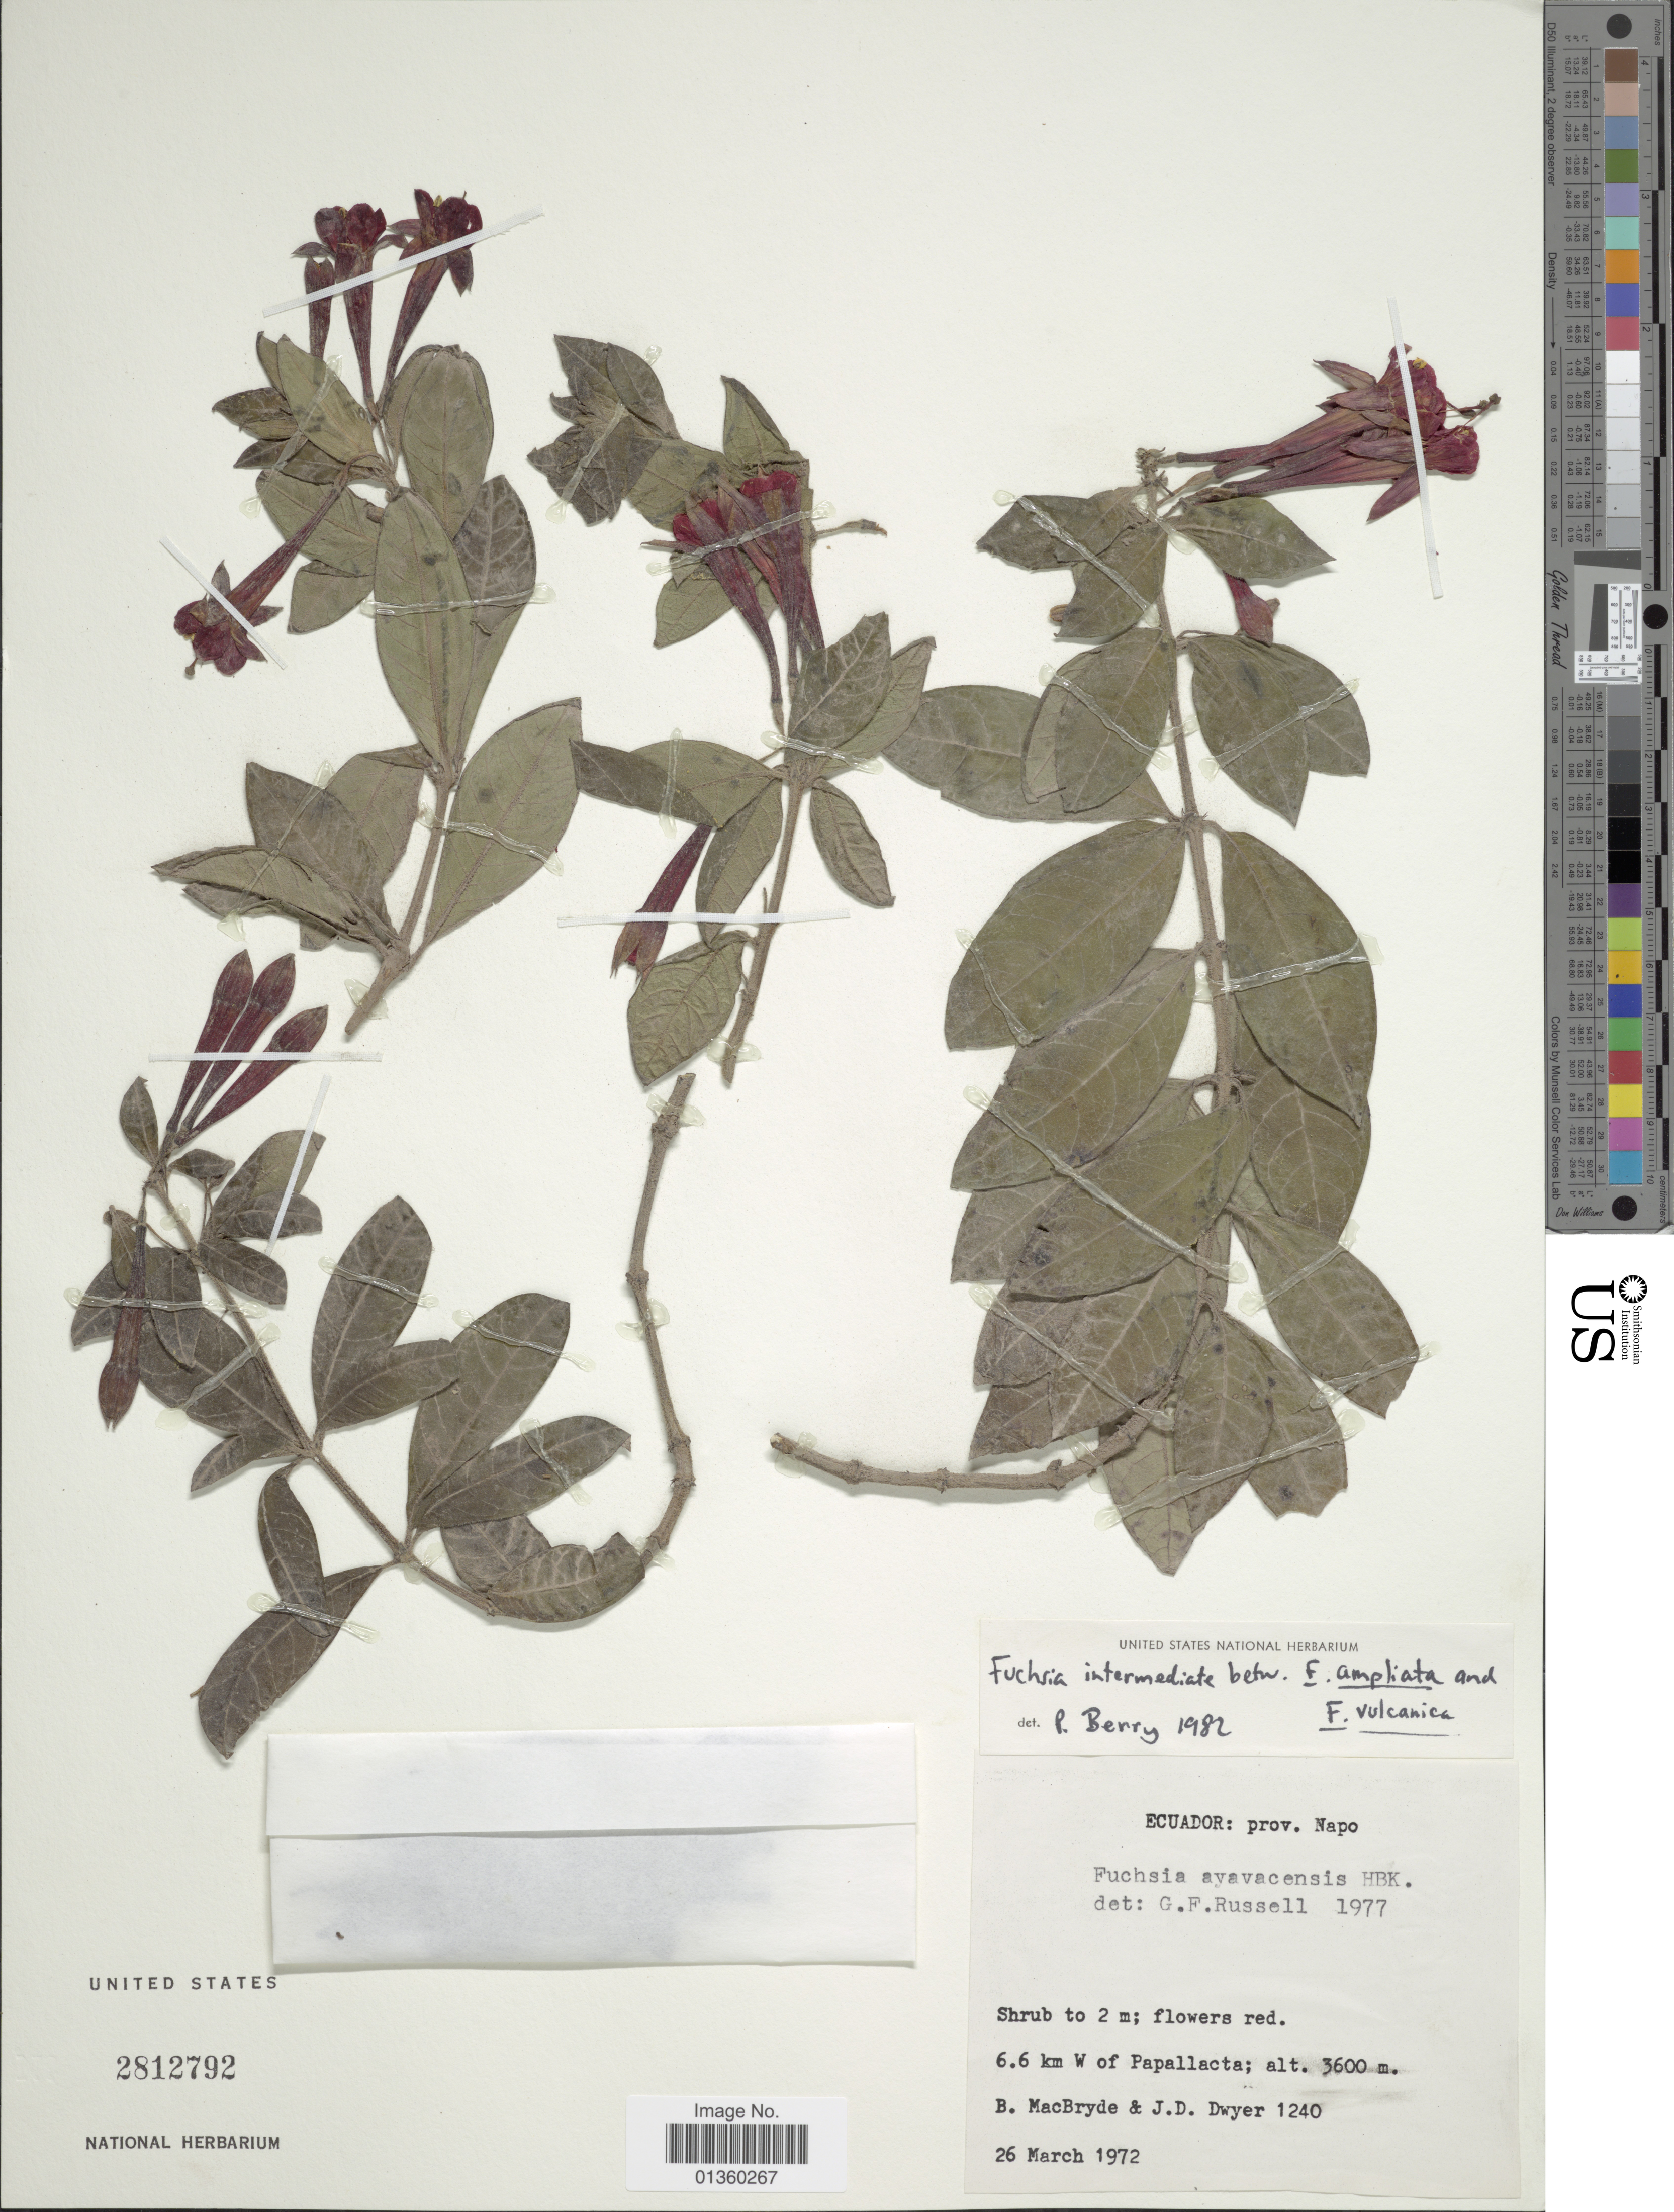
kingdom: Plantae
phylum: Tracheophyta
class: Magnoliopsida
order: Myrtales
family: Onagraceae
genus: Fuchsia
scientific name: Fuchsia vulcanica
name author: André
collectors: B. MacBryde & J. D. Dwyer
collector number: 1240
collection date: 1972-03-26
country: Ecuador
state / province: Napo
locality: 6.6 km W of Papallacta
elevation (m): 3600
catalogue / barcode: US 2812792